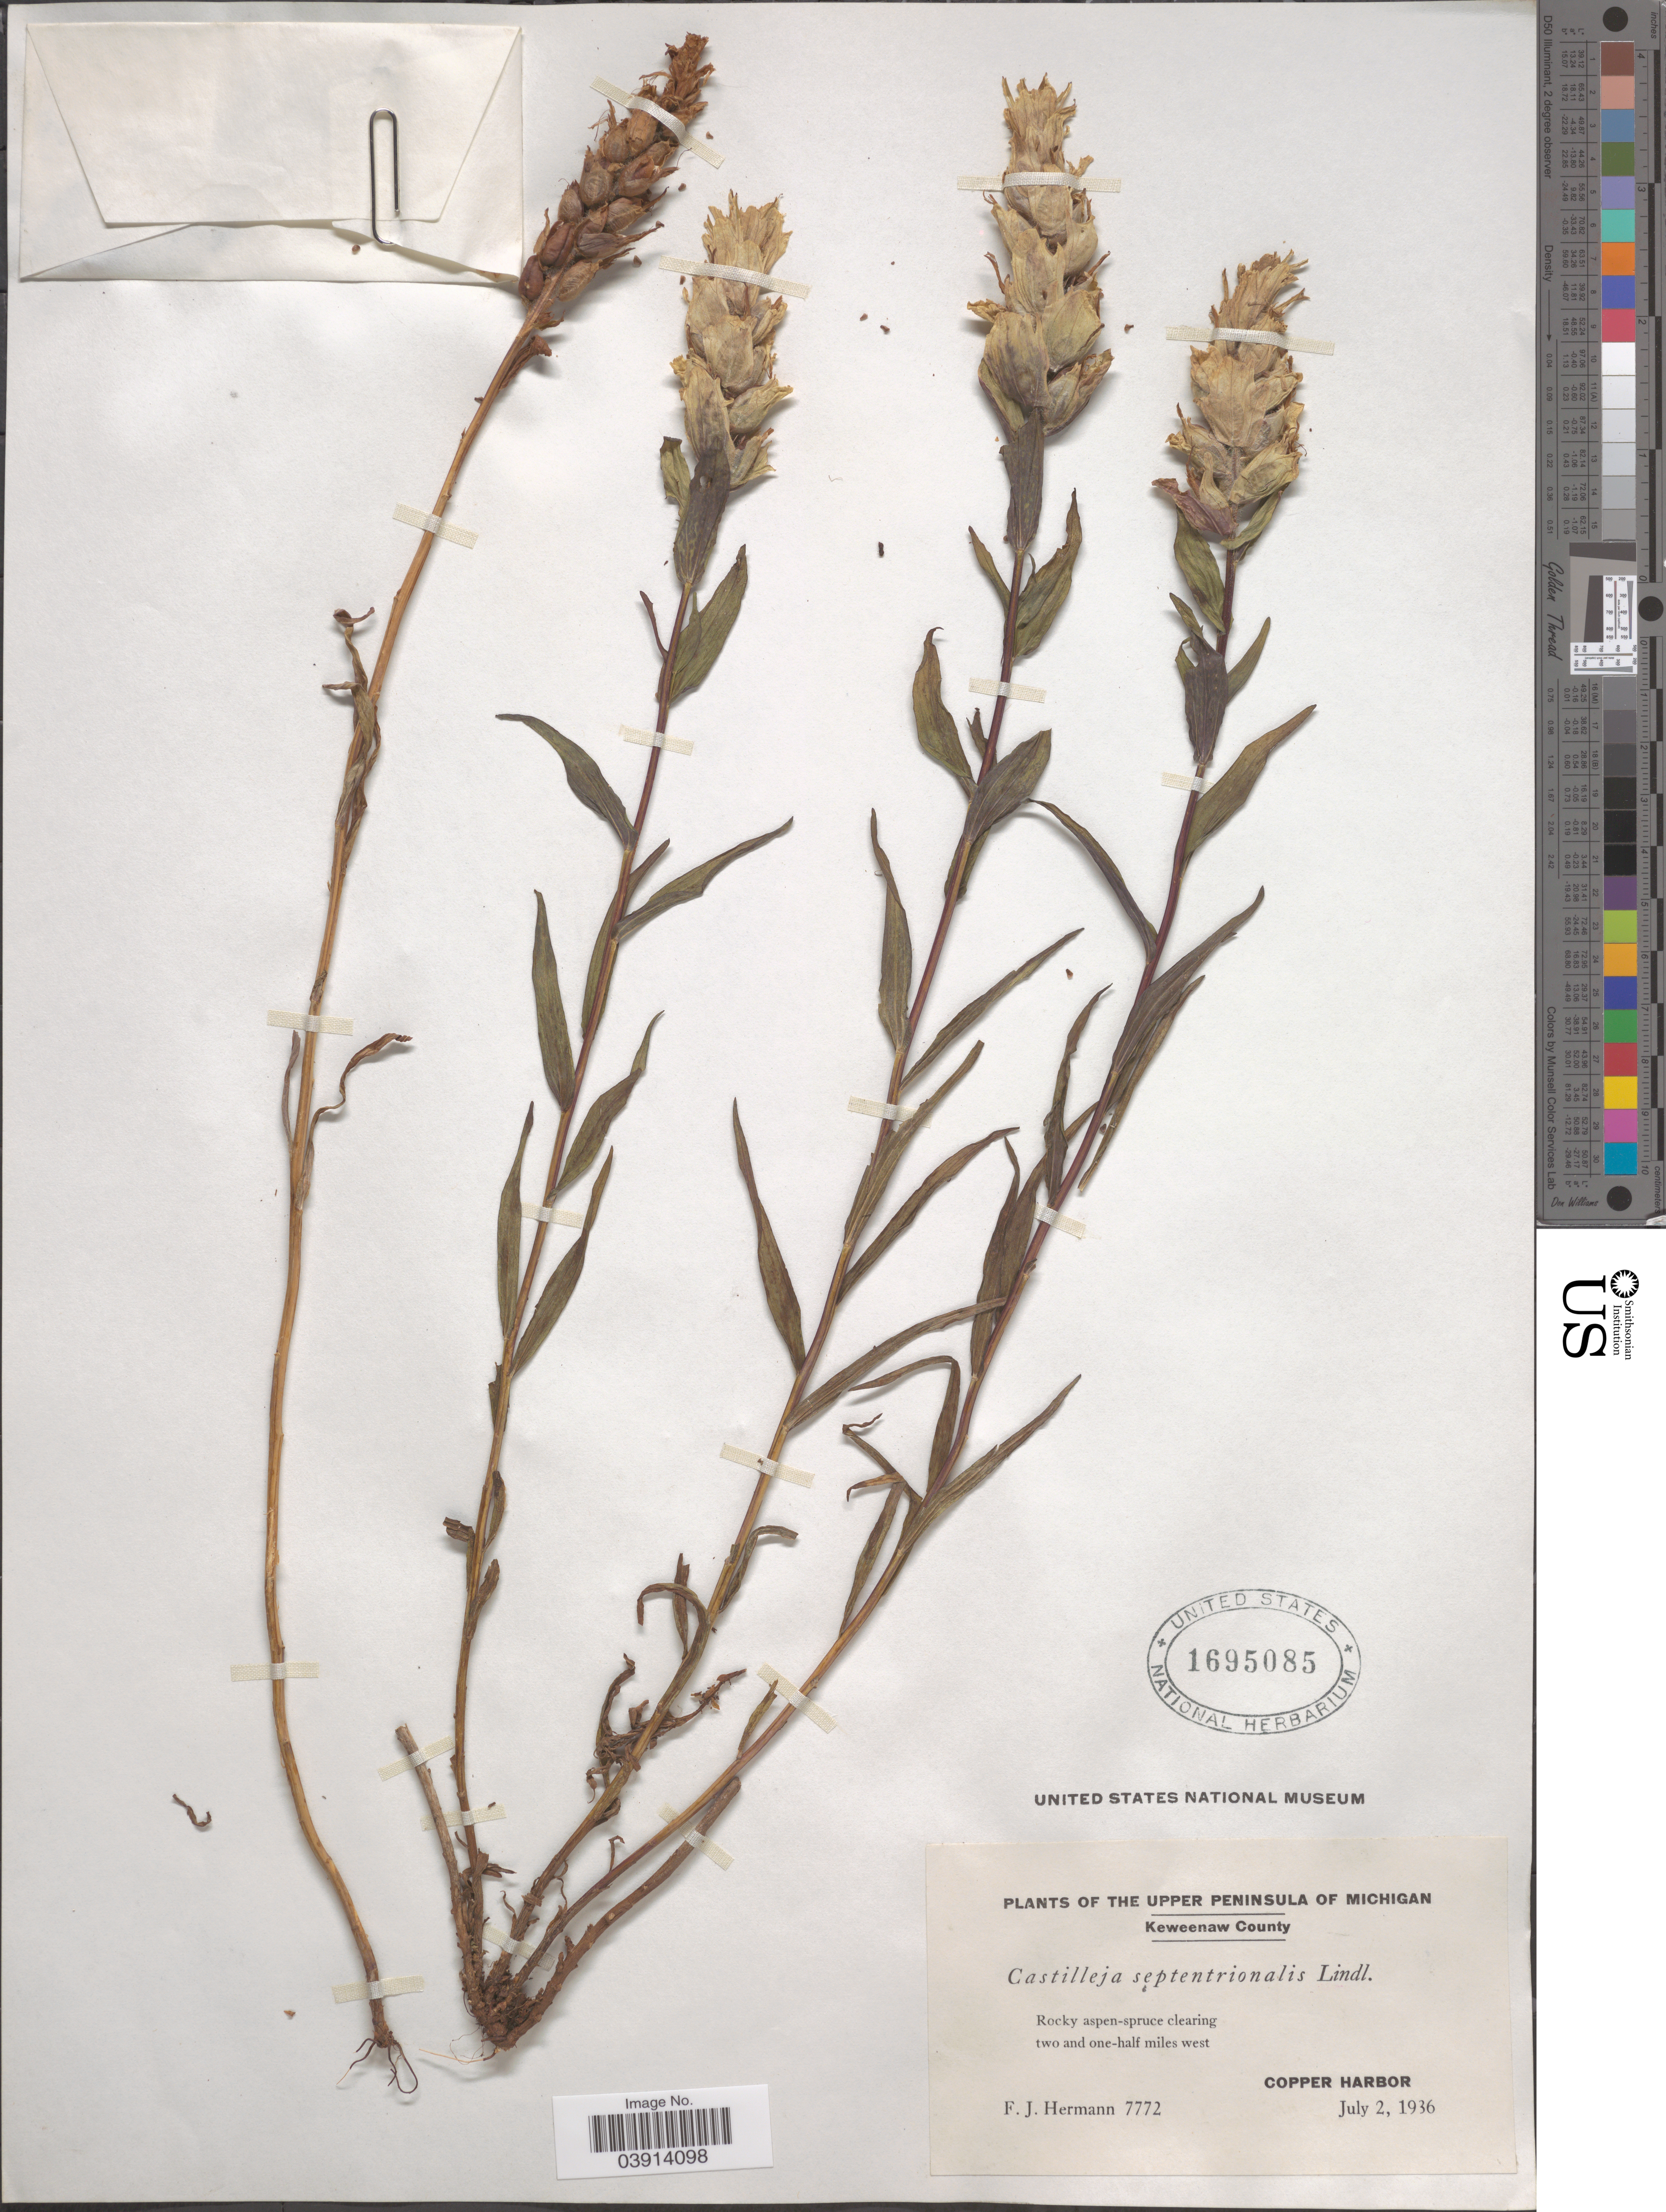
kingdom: Plantae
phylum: Tracheophyta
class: Magnoliopsida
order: Lamiales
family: Orobanchaceae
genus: Castilleja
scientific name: Castilleja septentrionalis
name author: Lindl.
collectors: F. J. Hermann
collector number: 7772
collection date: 1936-07-02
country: United States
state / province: Michigan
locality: The Upper Peninsula of Michigan. Keweenaw County. Two and one-half miles west. Copper Harbor.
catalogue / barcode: US 1695085